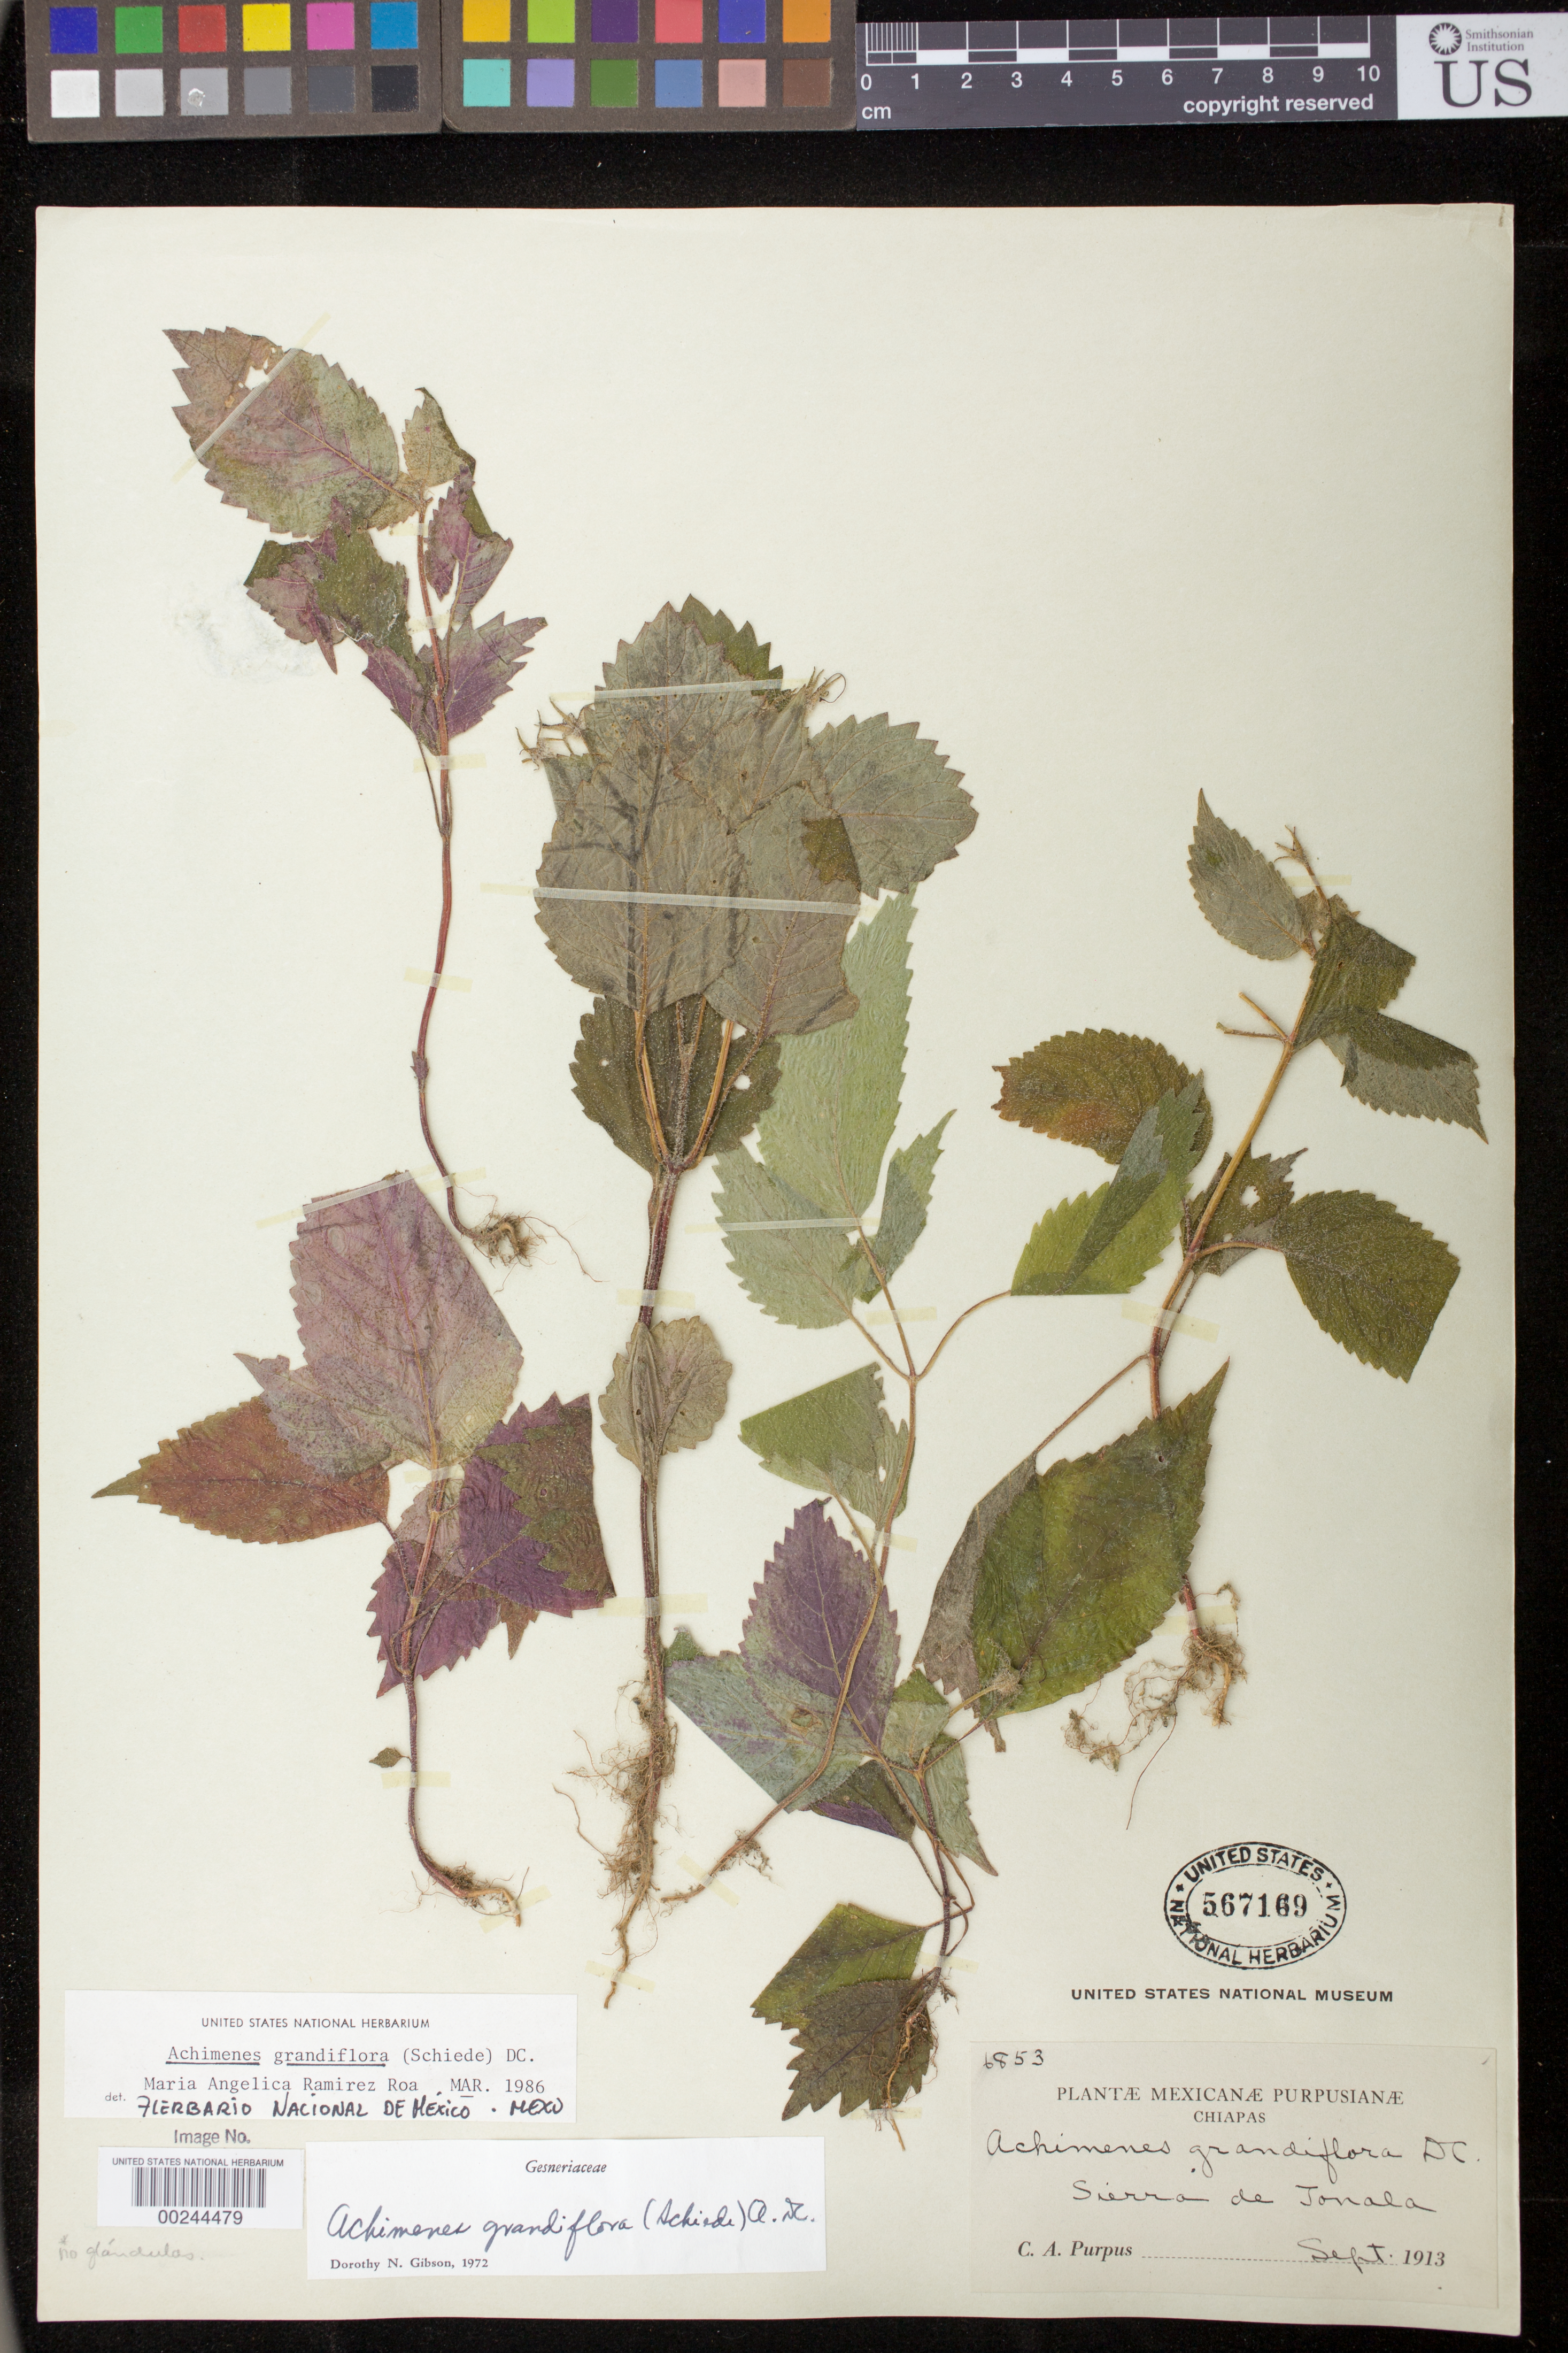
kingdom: Plantae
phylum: Tracheophyta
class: Magnoliopsida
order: Lamiales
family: Gesneriaceae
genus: Achimenes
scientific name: Achimenes grandiflora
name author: (Schiede) DC.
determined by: Skog, Laurence E.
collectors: C. A. Purpus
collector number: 6853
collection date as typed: Sep 1913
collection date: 1913-09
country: Mexico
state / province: Chiapas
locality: Sierra de Tonala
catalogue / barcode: US 567169